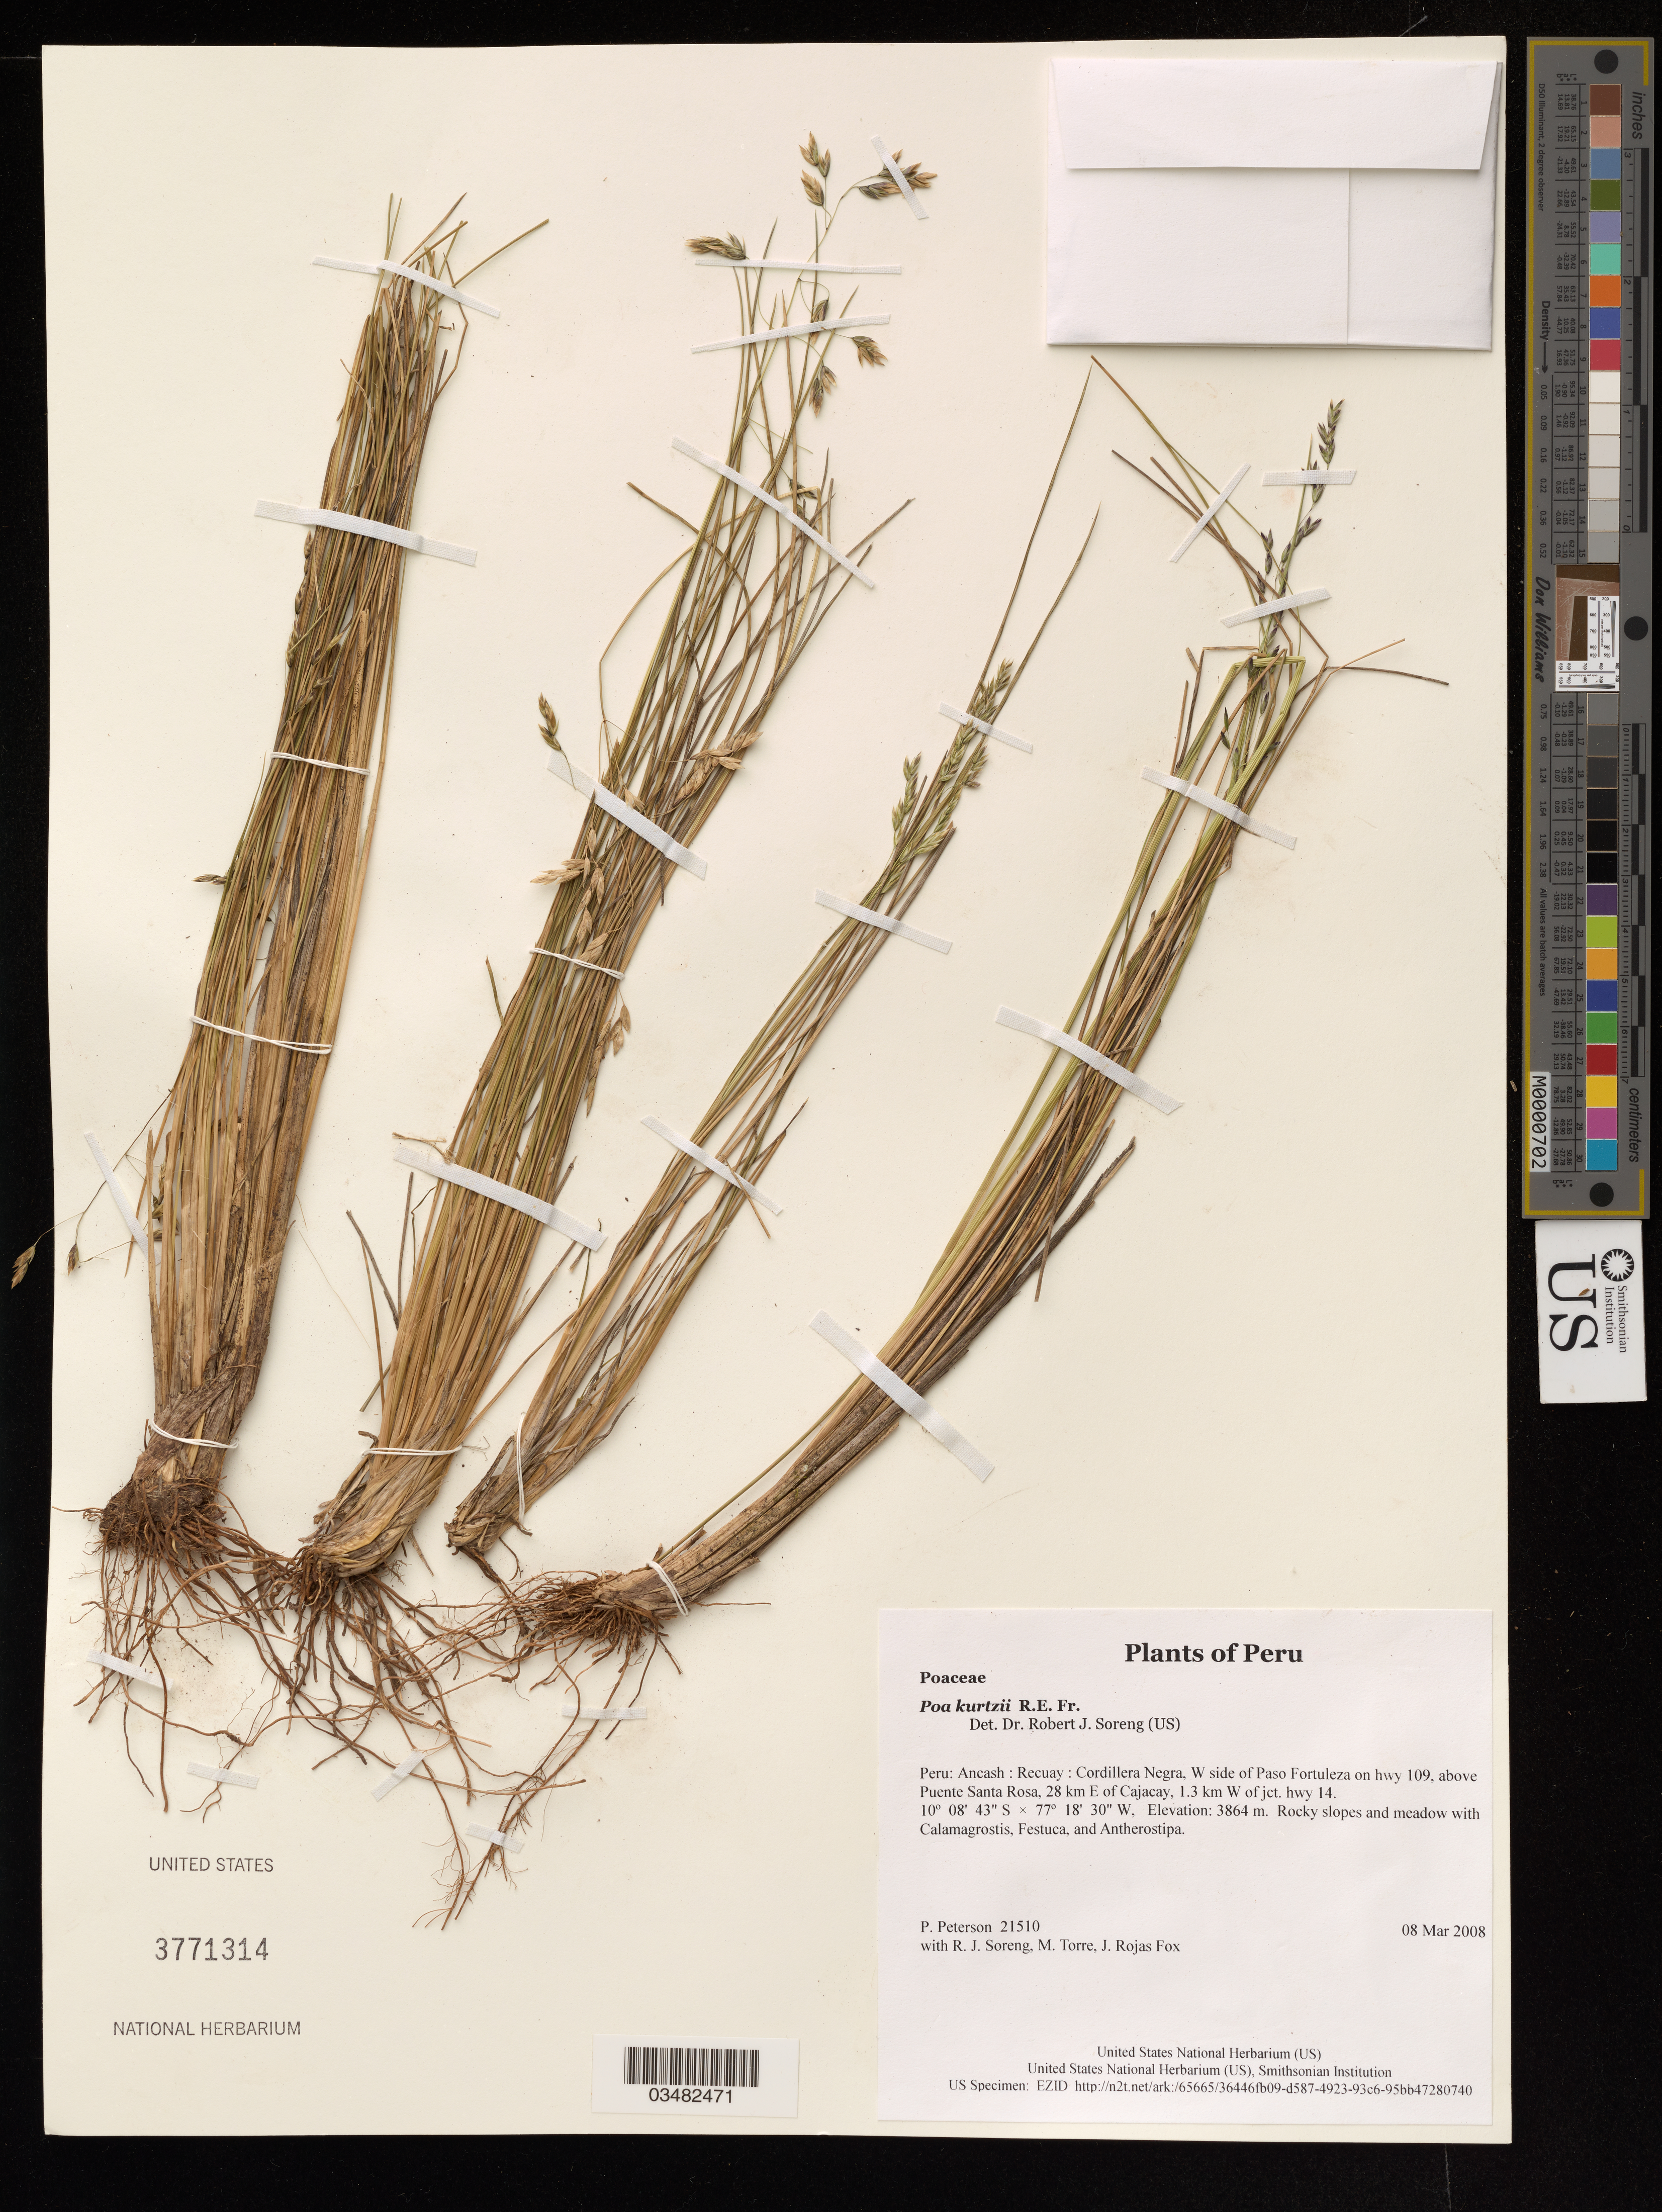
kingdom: Plantae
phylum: Tracheophyta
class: Liliopsida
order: Poales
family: Poaceae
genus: Poa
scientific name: Poa kurtzii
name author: R.E. Fr.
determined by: Soreng, Robert J., Research Associate (BOT), Smithsonian Institution - National Museum of Natural History (UNITED STATES)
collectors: P. M. Peterson, R. J. Soreng, M. Torre & J. Rojas Fox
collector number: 21510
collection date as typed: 08 Mar 2008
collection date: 2008-03-08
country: Peru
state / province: Ancash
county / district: Recuay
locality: Cordillera Negra, W side of Paso Fortuleza on hwy 109, above Puente Santa Rosa, 28 km E of Cajacay, 1.3 km W of jct. hwy 14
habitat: Rocky slopes and meadow with Calamagrostis, Festuca, and Antherostipa.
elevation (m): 3864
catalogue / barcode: US 3771314